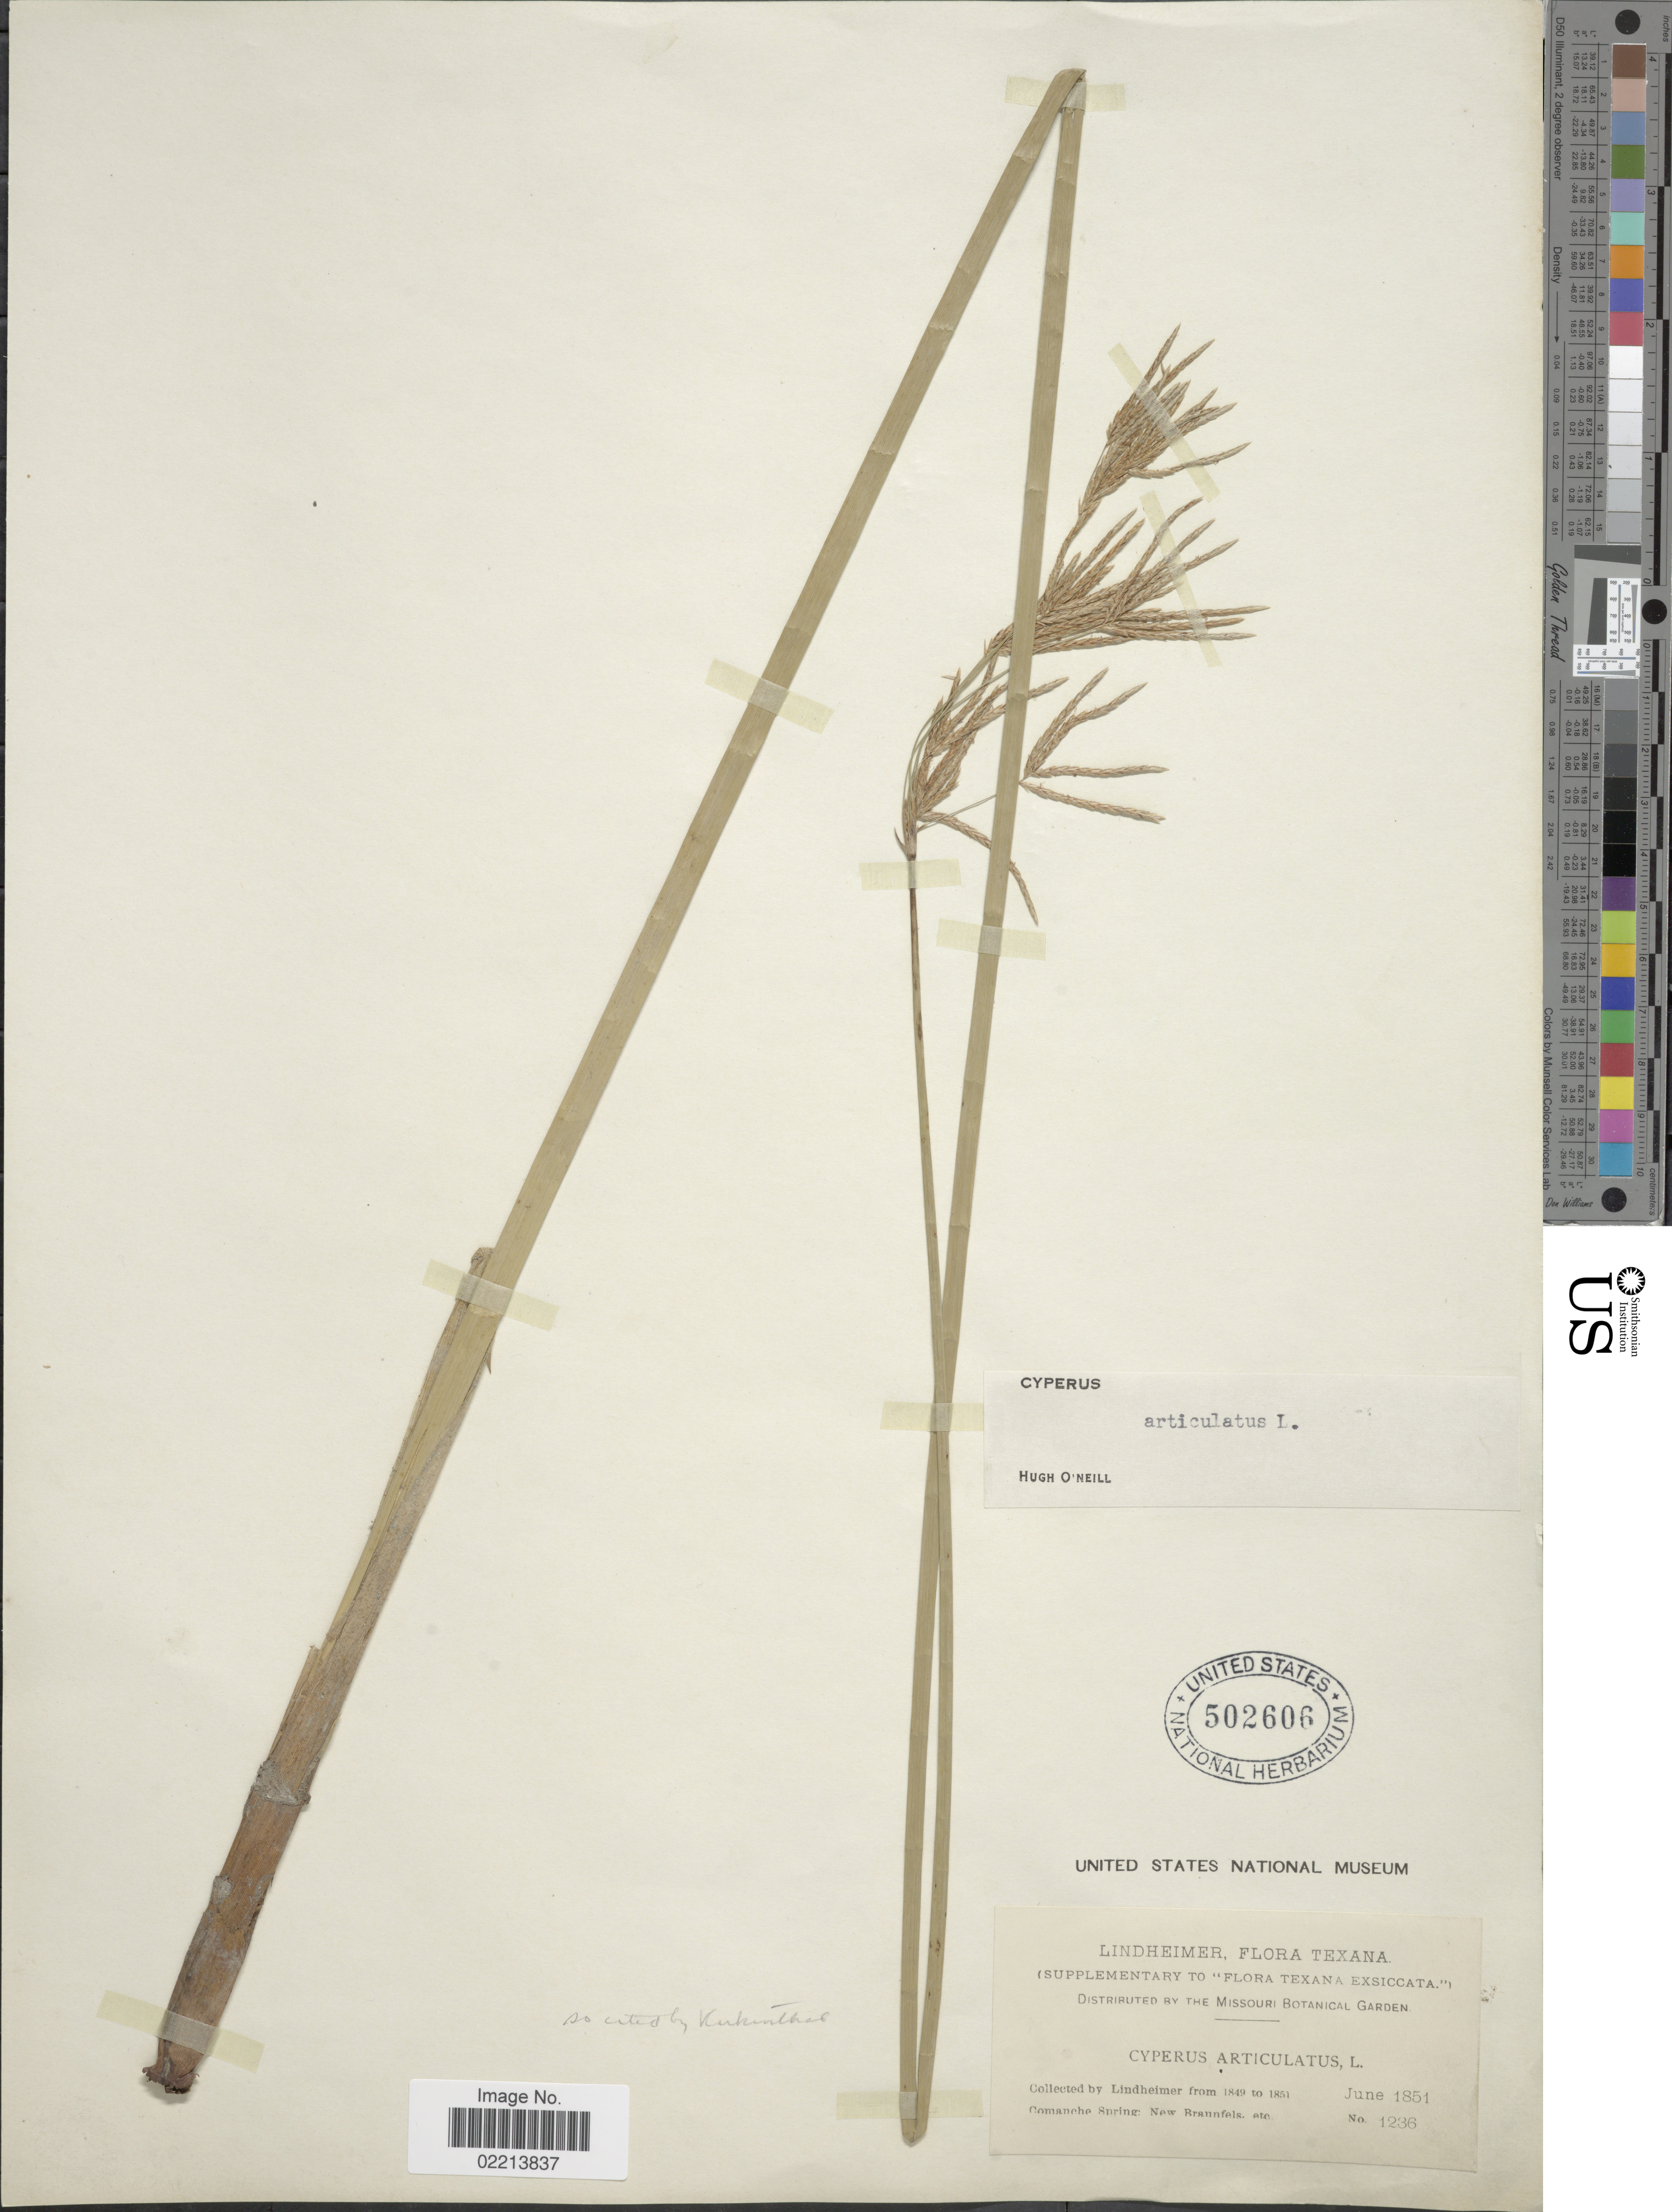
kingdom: Plantae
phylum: Tracheophyta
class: Liliopsida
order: Poales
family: Cyperaceae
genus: Cyperus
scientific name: Cyperus articulatus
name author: L.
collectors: -. Lindheimer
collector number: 1236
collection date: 1851-06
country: United States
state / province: Texas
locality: Comanche Spring: New Braunfels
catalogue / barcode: US 502606